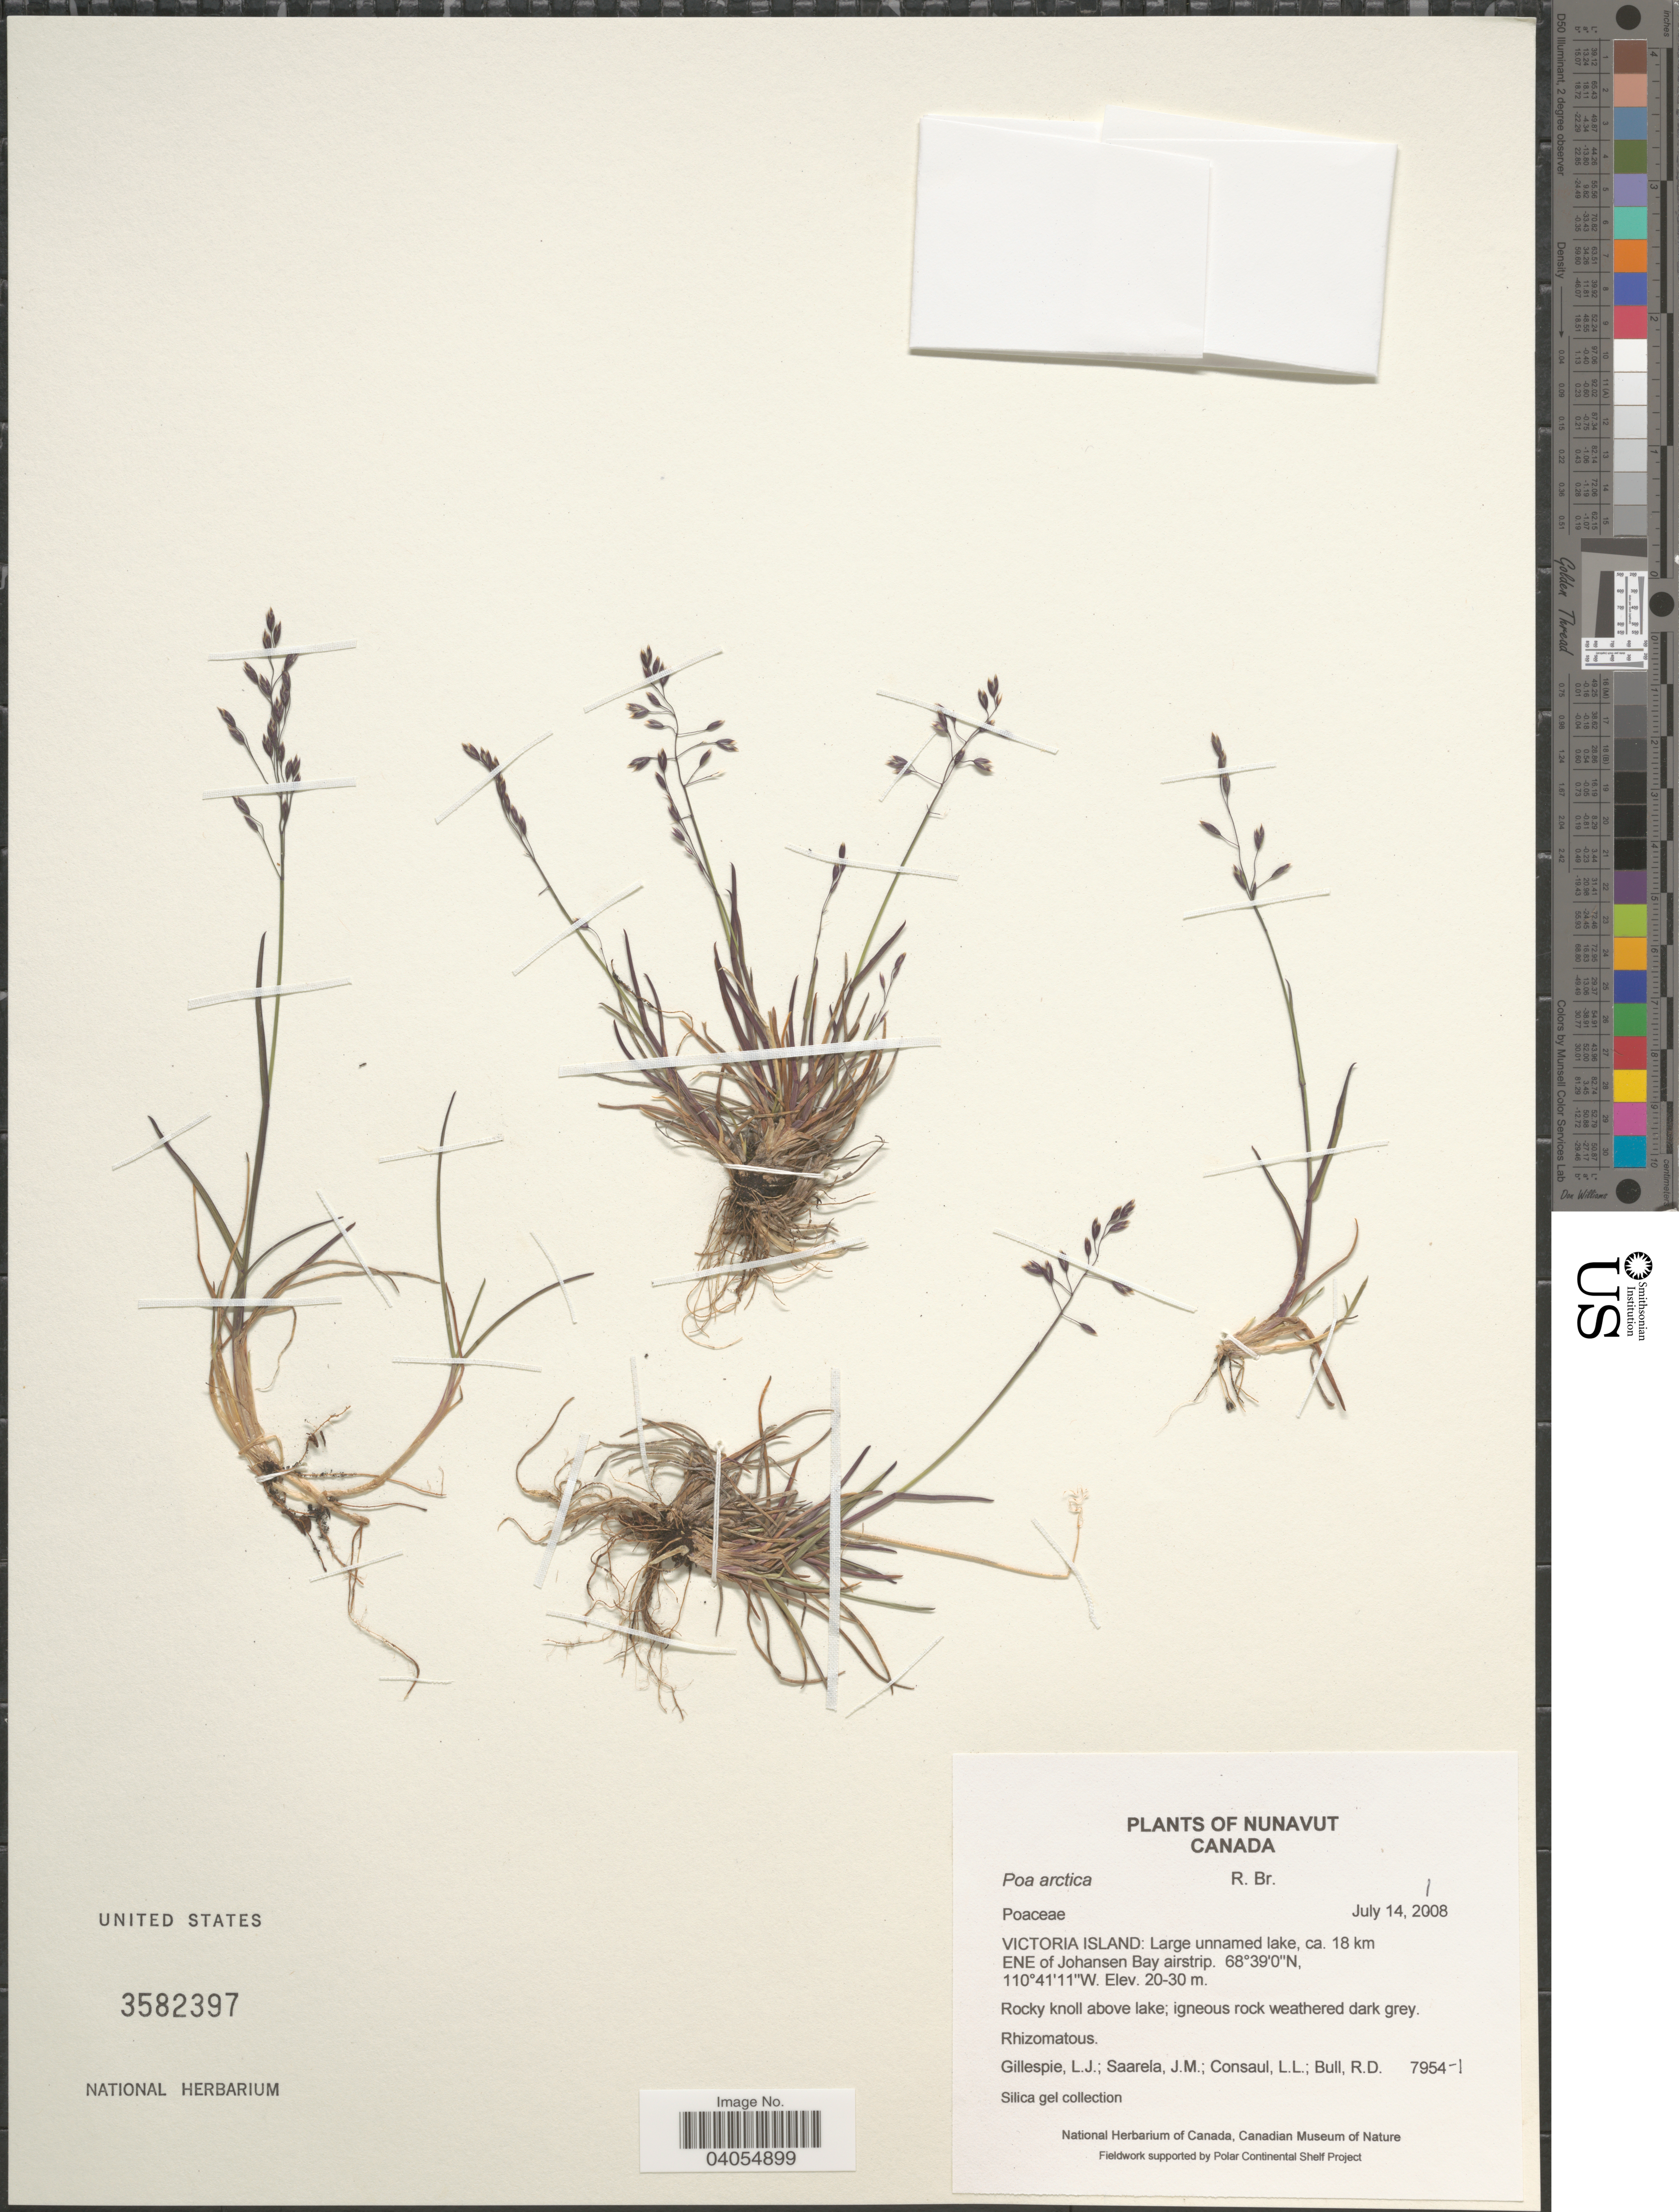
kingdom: Plantae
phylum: Tracheophyta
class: Liliopsida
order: Poales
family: Poaceae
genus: Poa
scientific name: Poa arctica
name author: R. Br.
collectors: L. Gillespie, J. Saarela, L. Consaul & R. Bull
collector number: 7954-1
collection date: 2008-07-14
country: Canada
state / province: Nunavut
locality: Victoria Island: Large unnamed lake, ca. 18 km ENE of Johansen Bay airstrip.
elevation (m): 20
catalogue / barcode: US 3582397